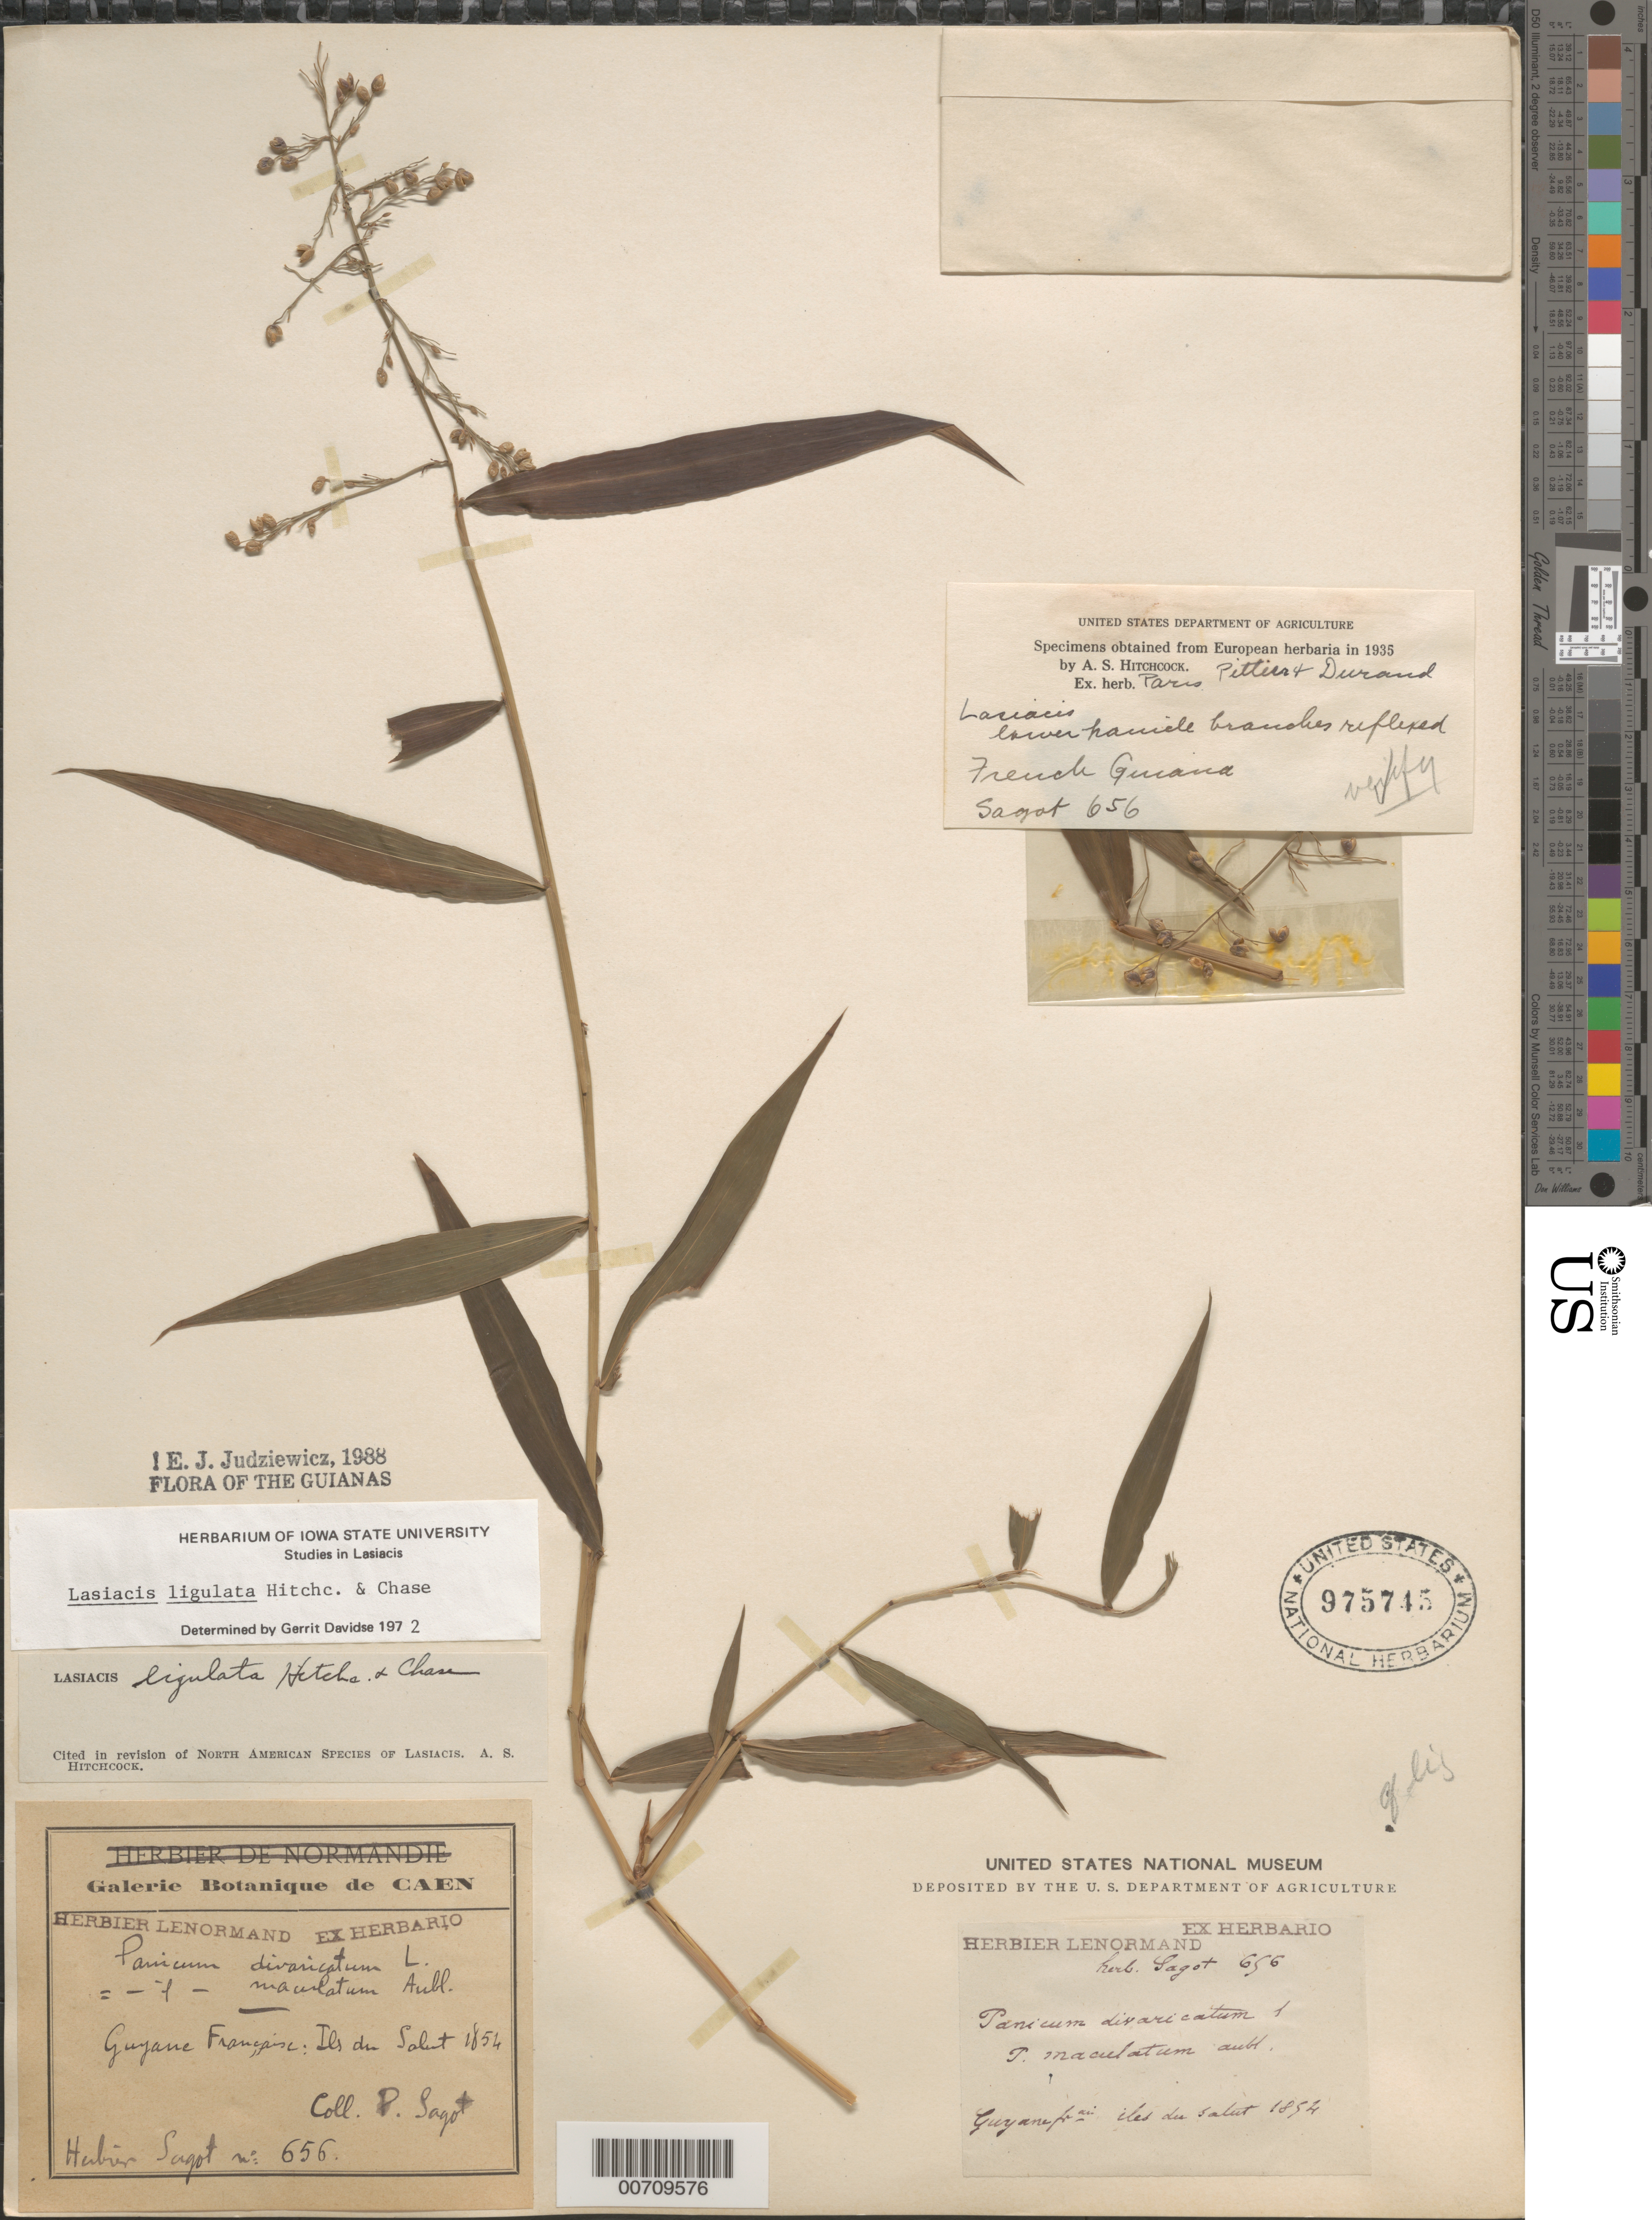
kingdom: Plantae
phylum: Tracheophyta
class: Liliopsida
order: Poales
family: Poaceae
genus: Lasiacis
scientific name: Lasiacis ligulata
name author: Hitchc. & Chase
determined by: Hitchcock, Albert S.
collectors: P. A. Sagot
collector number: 656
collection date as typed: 1854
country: French Guiana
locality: Iles du Salut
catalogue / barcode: US 975745